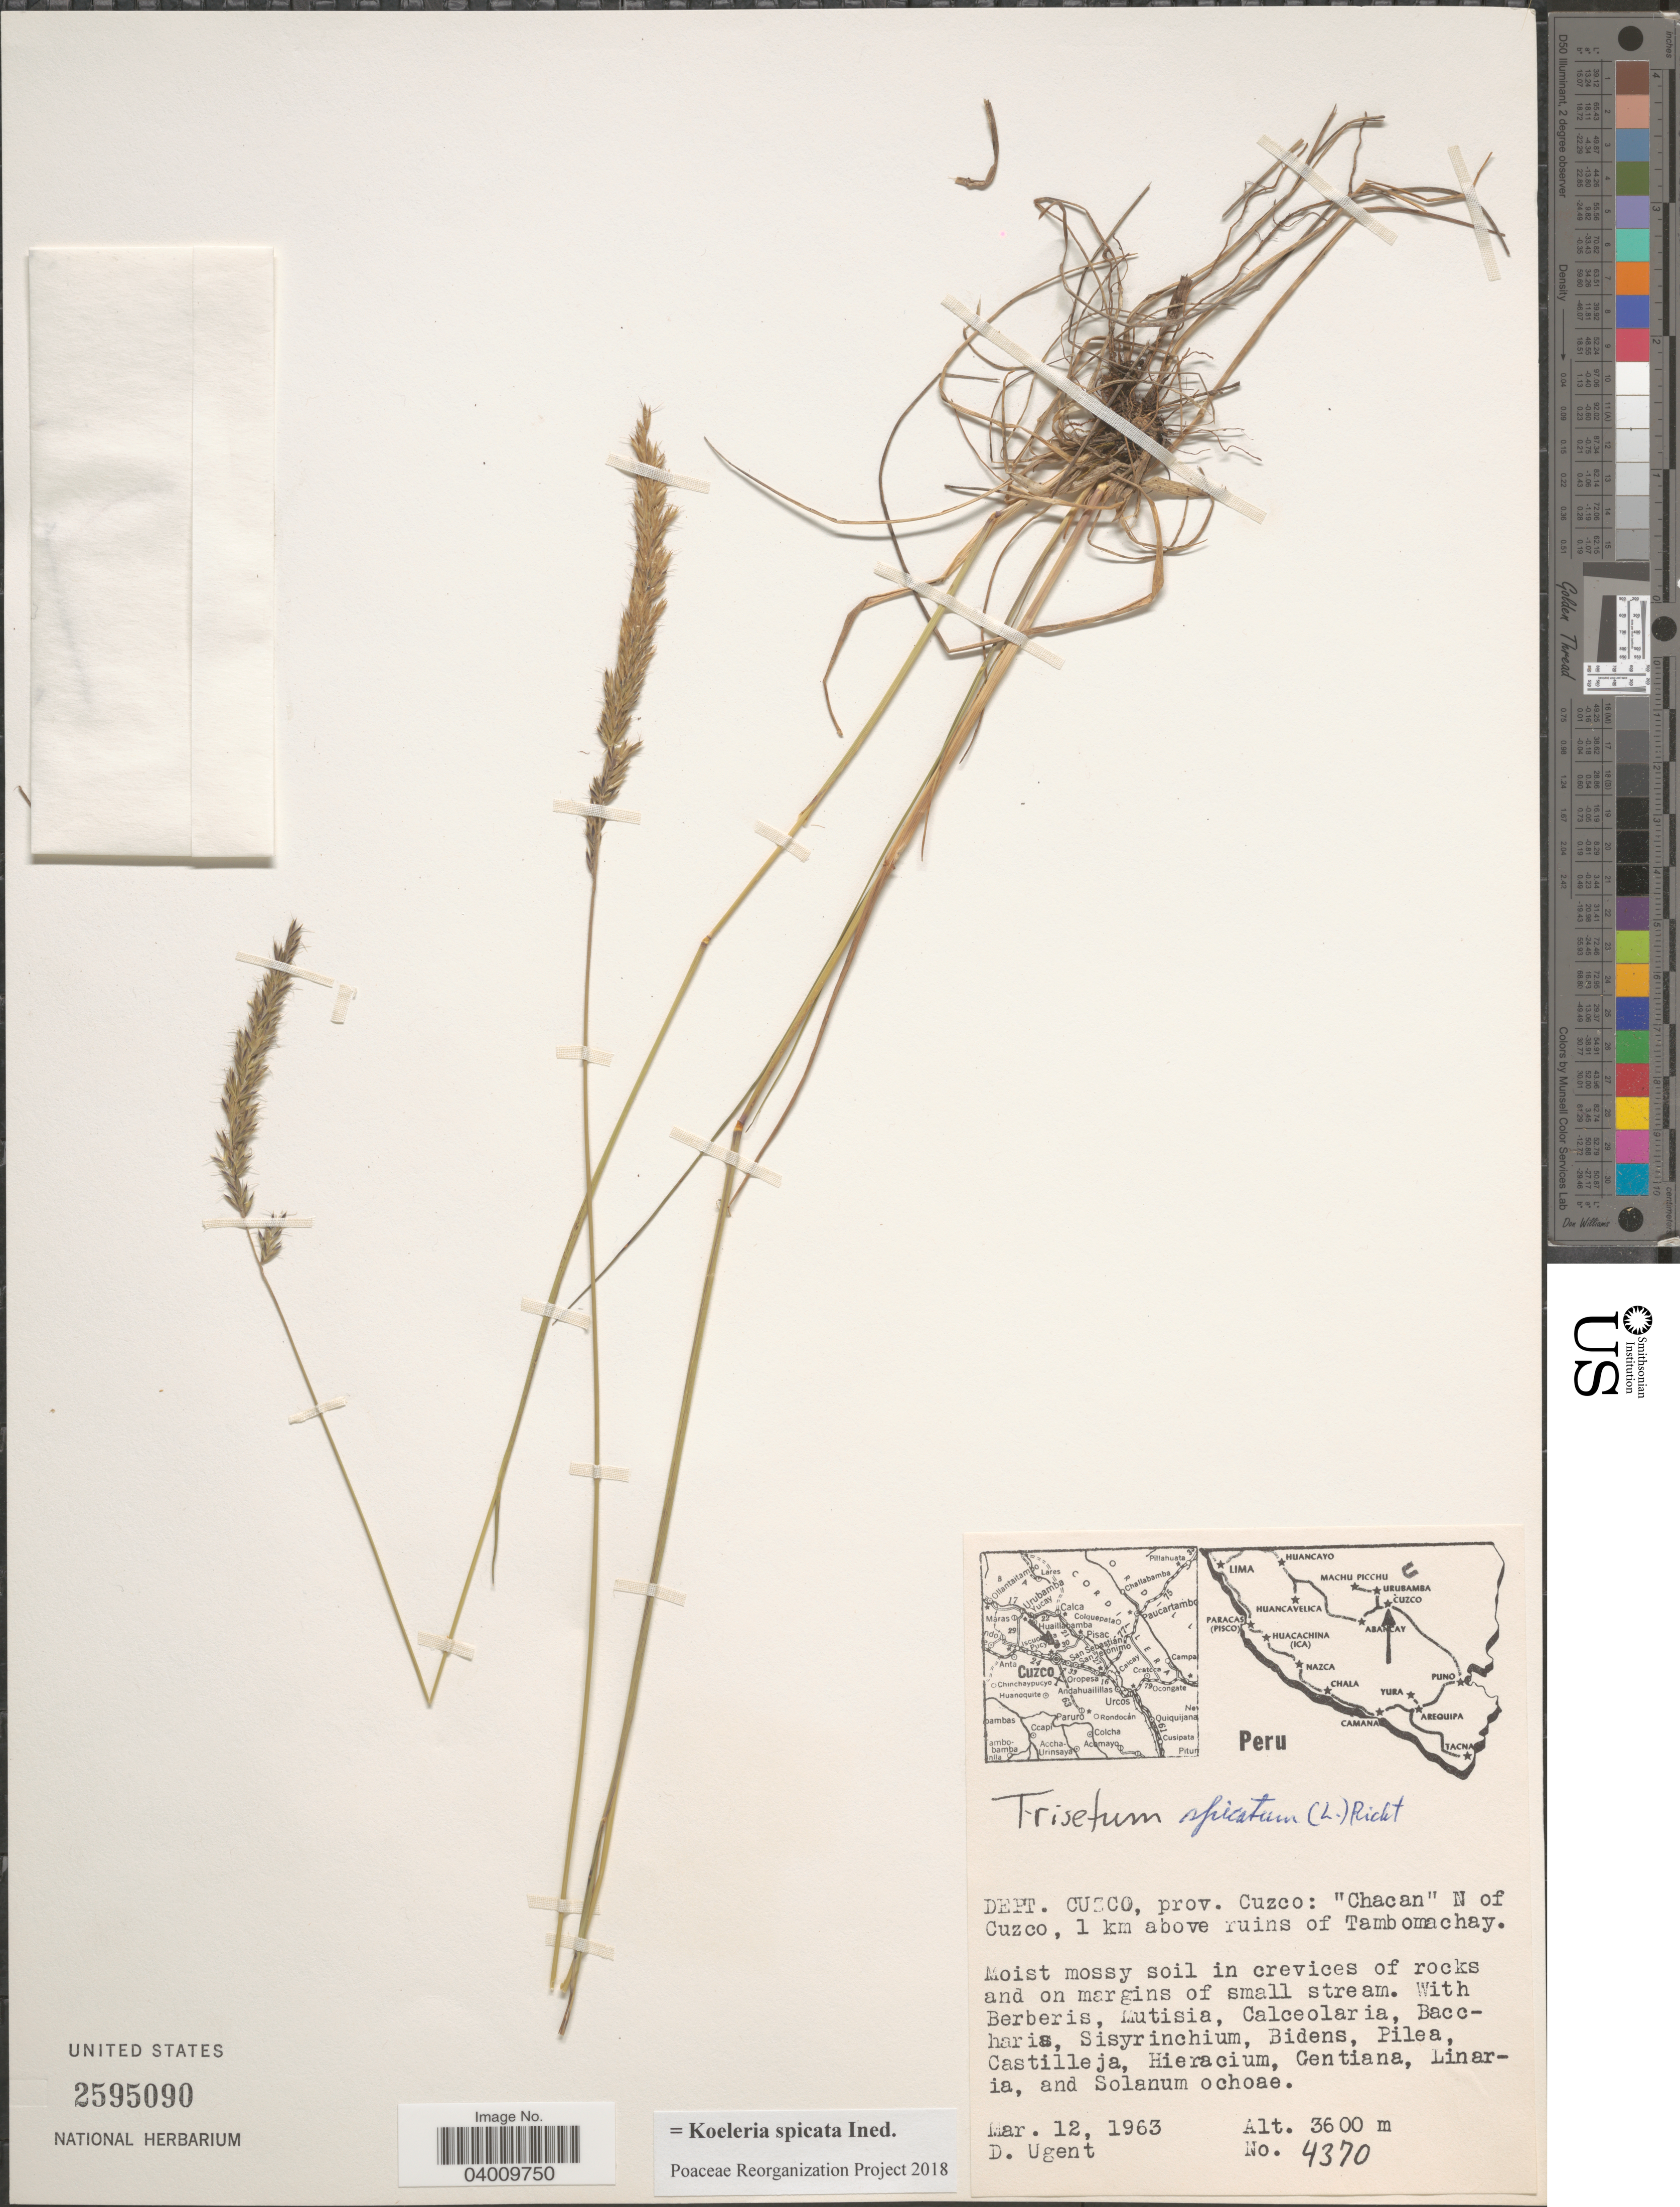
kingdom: Plantae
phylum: Tracheophyta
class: Liliopsida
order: Poales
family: Poaceae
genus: Koeleria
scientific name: Koeleria spicata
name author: (L.) Barberá et al.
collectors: D. Ugent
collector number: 4370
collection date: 1963-03-12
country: Peru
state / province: Cusco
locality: Dept. Cuzco, prov. Cuzco: "Chacan" N of Cuzco, 1 km above ruins of Tambomachay.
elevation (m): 3600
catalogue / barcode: US 2595090